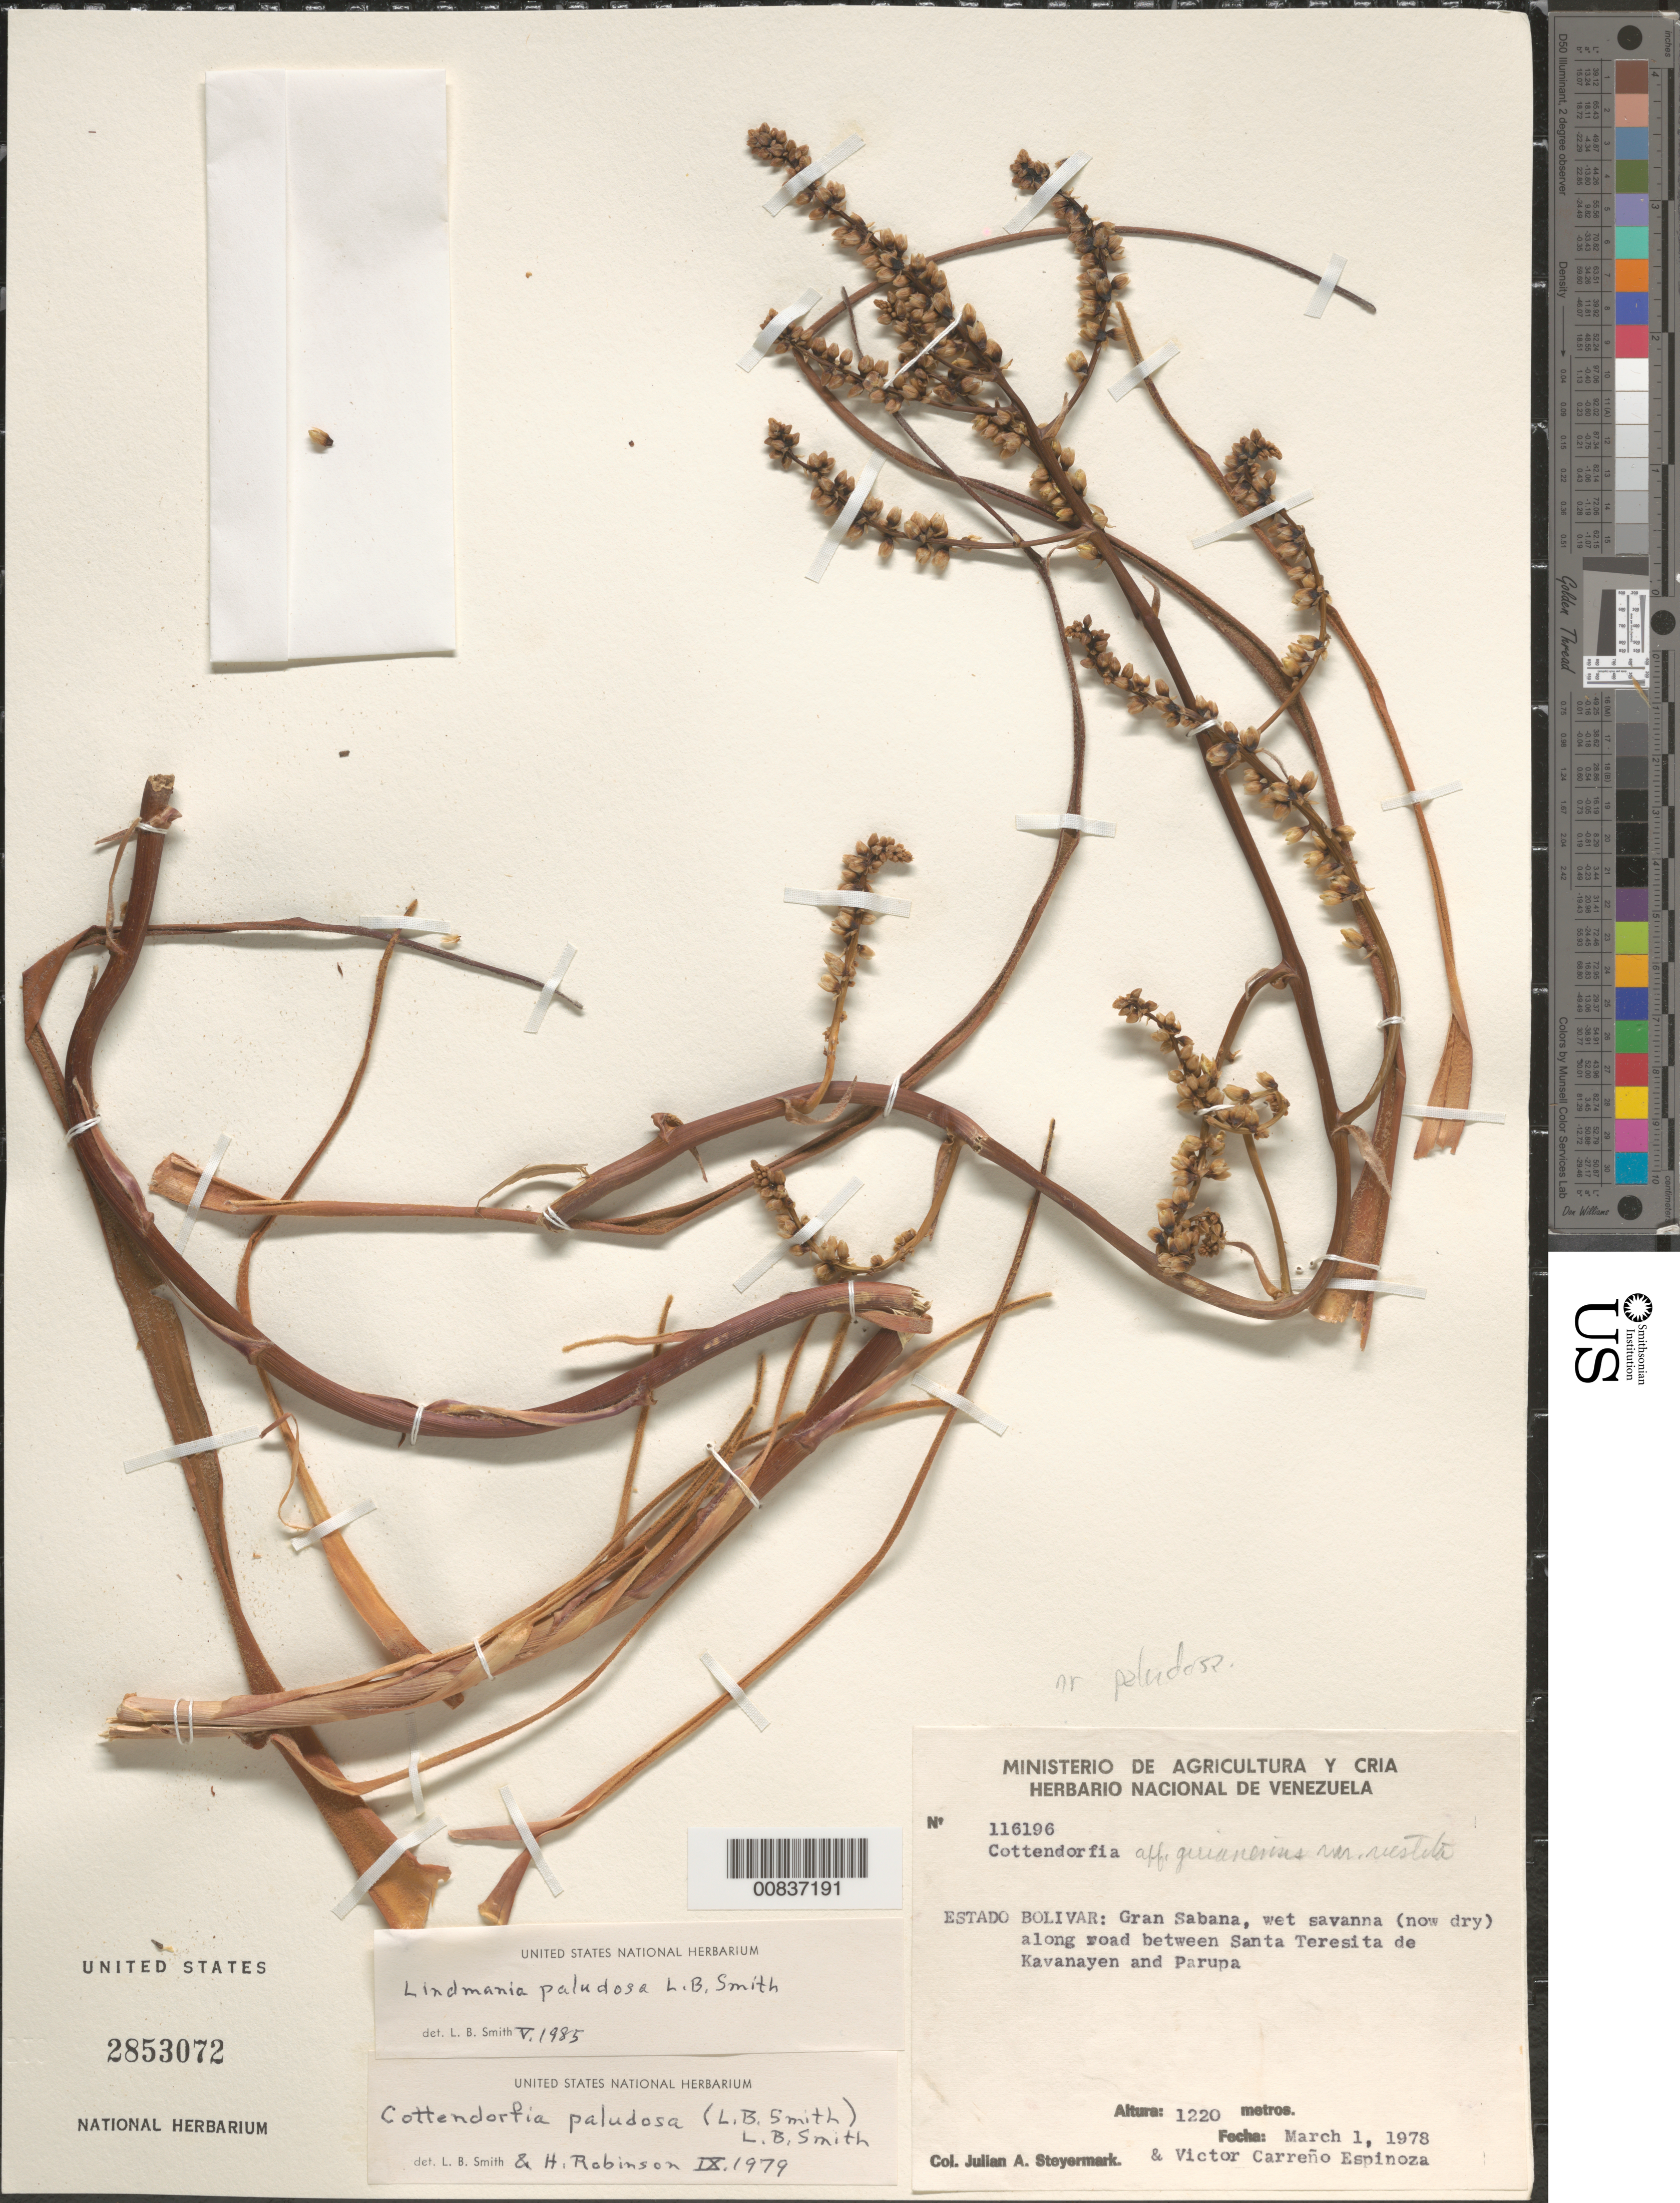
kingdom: Plantae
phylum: Tracheophyta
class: Liliopsida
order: Poales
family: Bromeliaceae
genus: Lindmania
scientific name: Lindmania paludosa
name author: L.B. Sm.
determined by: Smith, Lyman B., (US), NMNH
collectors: J. Steyermark & V. Carreño E.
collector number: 116196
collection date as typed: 1-Mar-78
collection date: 1978-03-01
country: Venezuela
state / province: Bolívar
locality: Gran Sabana, along road between Santa Teresita de Kavanayen and Parupa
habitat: Wet savanna (now dry)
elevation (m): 1220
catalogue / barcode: US 2853072